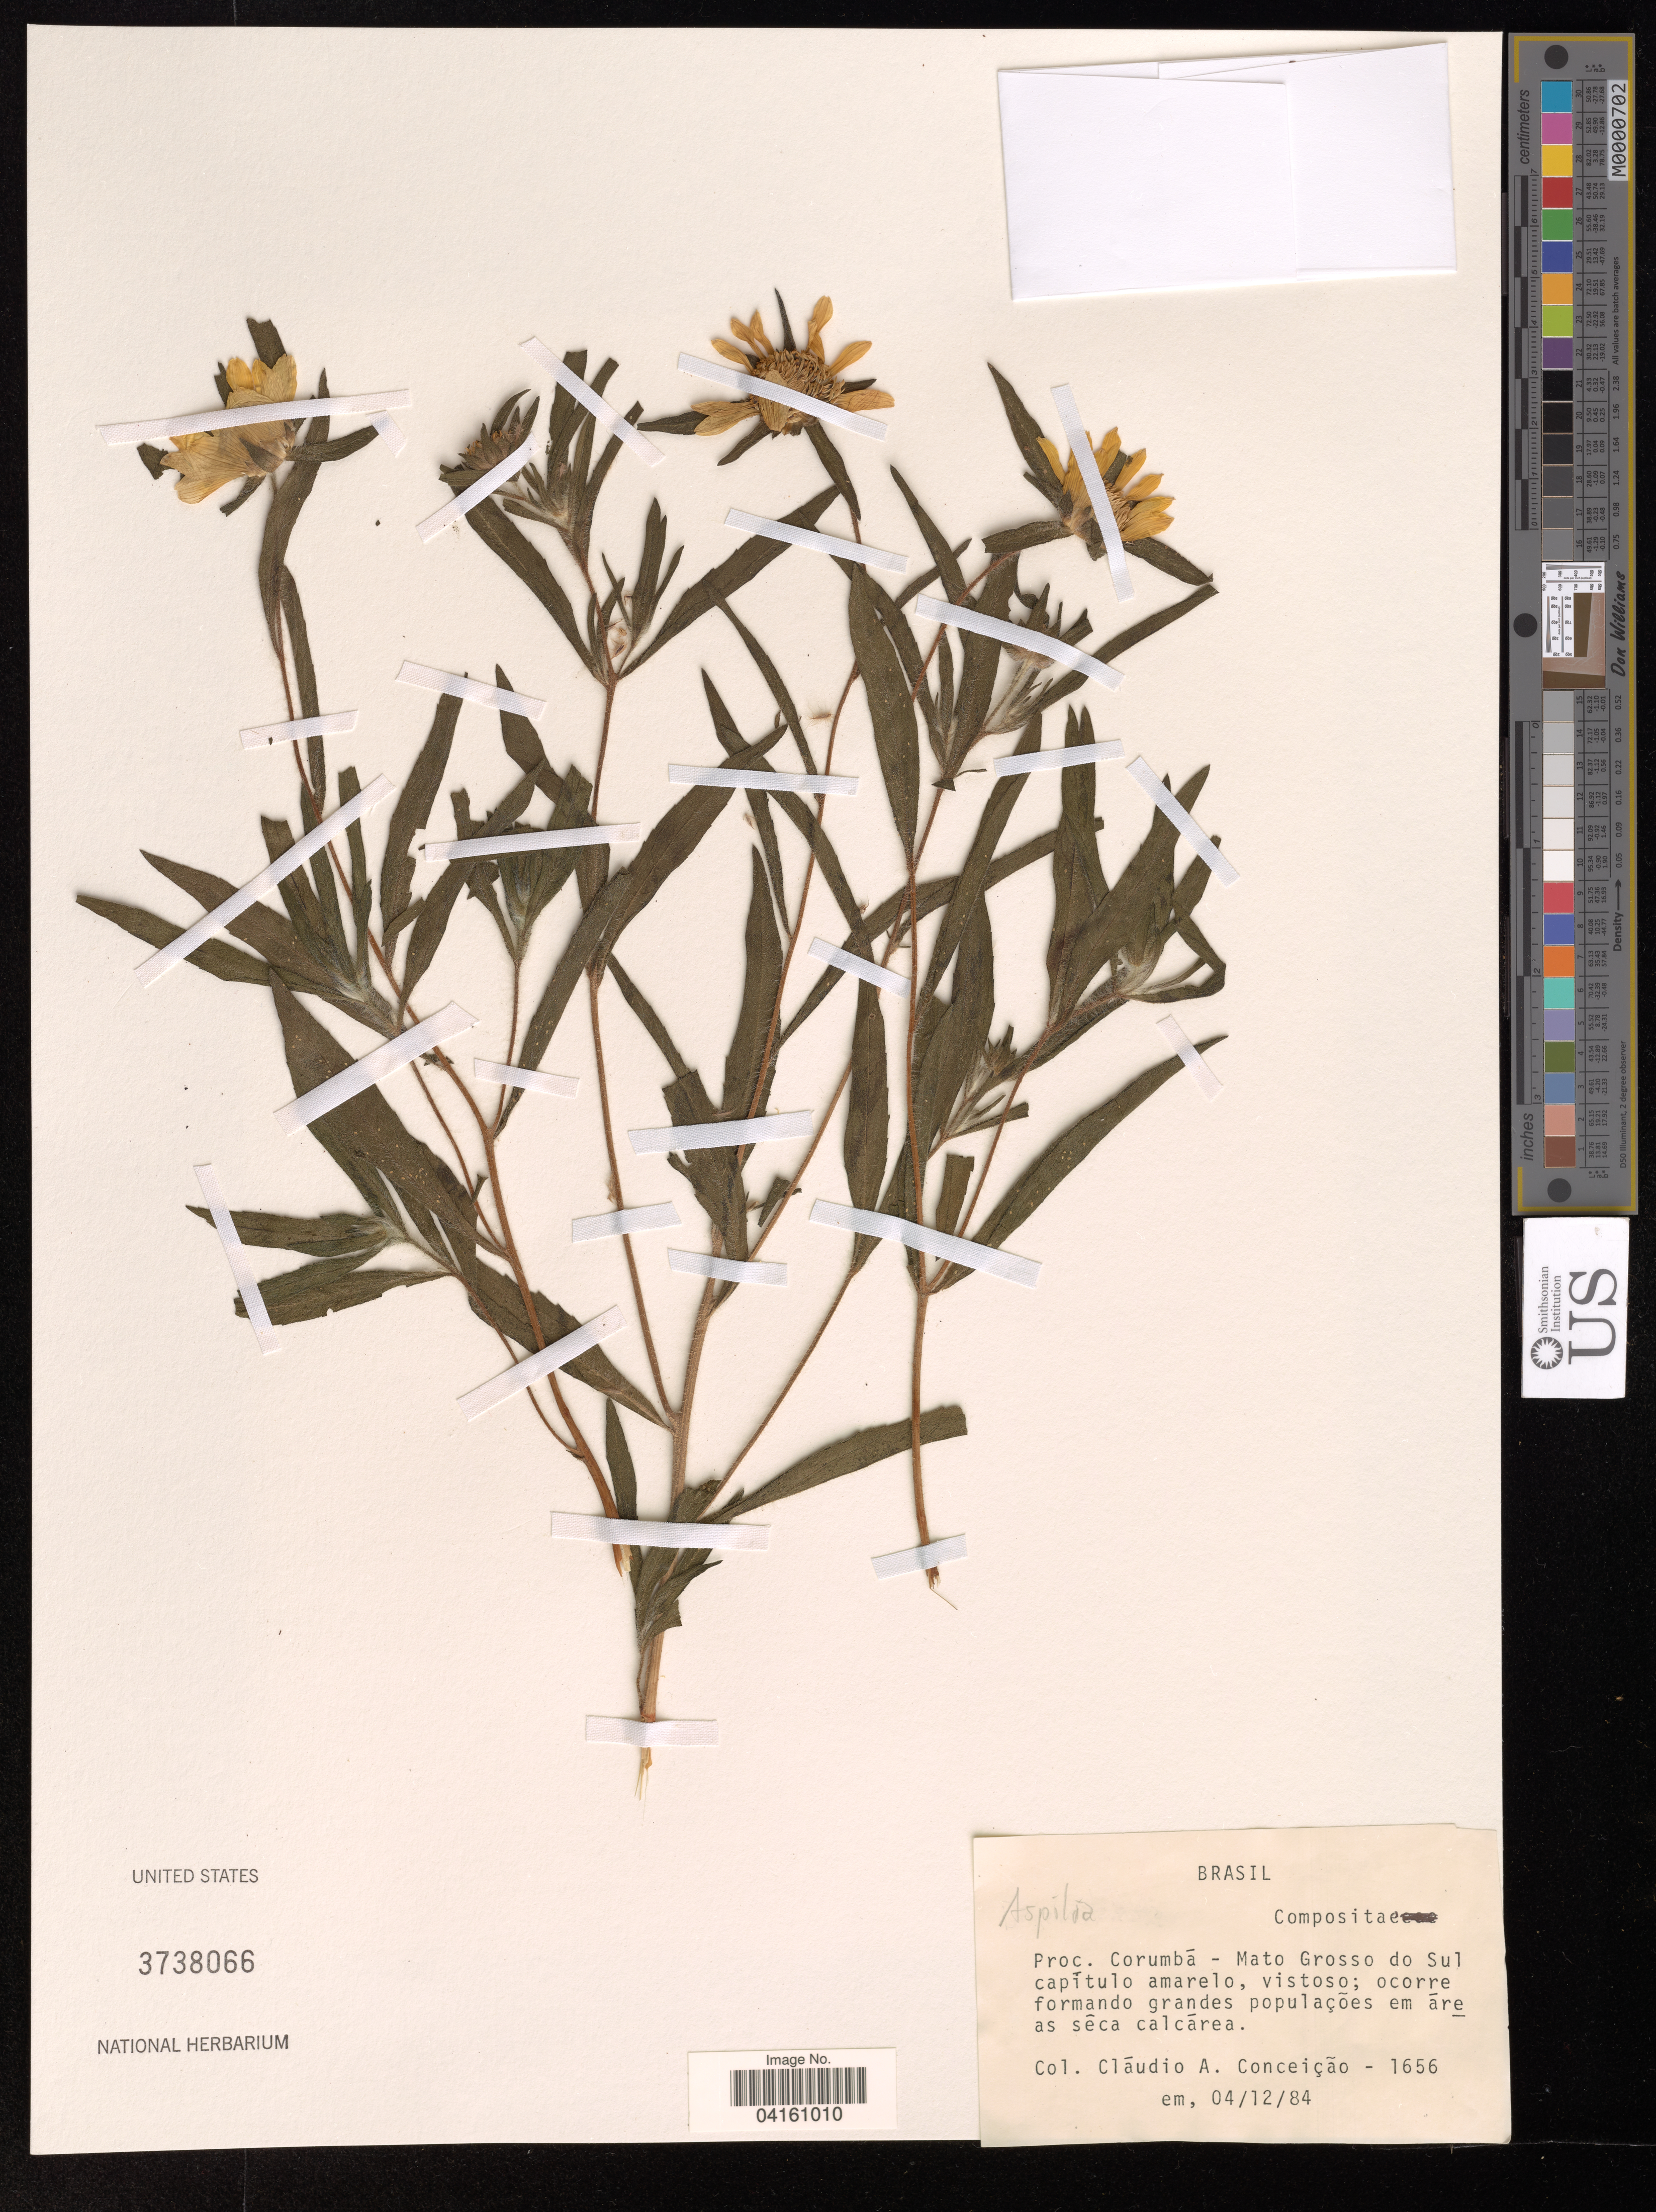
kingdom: Plantae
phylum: Tracheophyta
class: Magnoliopsida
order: Asterales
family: Asteraceae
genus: Aspilia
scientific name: Aspilia sp.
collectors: C. Conceiçao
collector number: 1656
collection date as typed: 4 12 84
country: Brazil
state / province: Mato Grosso do Sul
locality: Proc. Corumbá.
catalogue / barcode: US 3738066